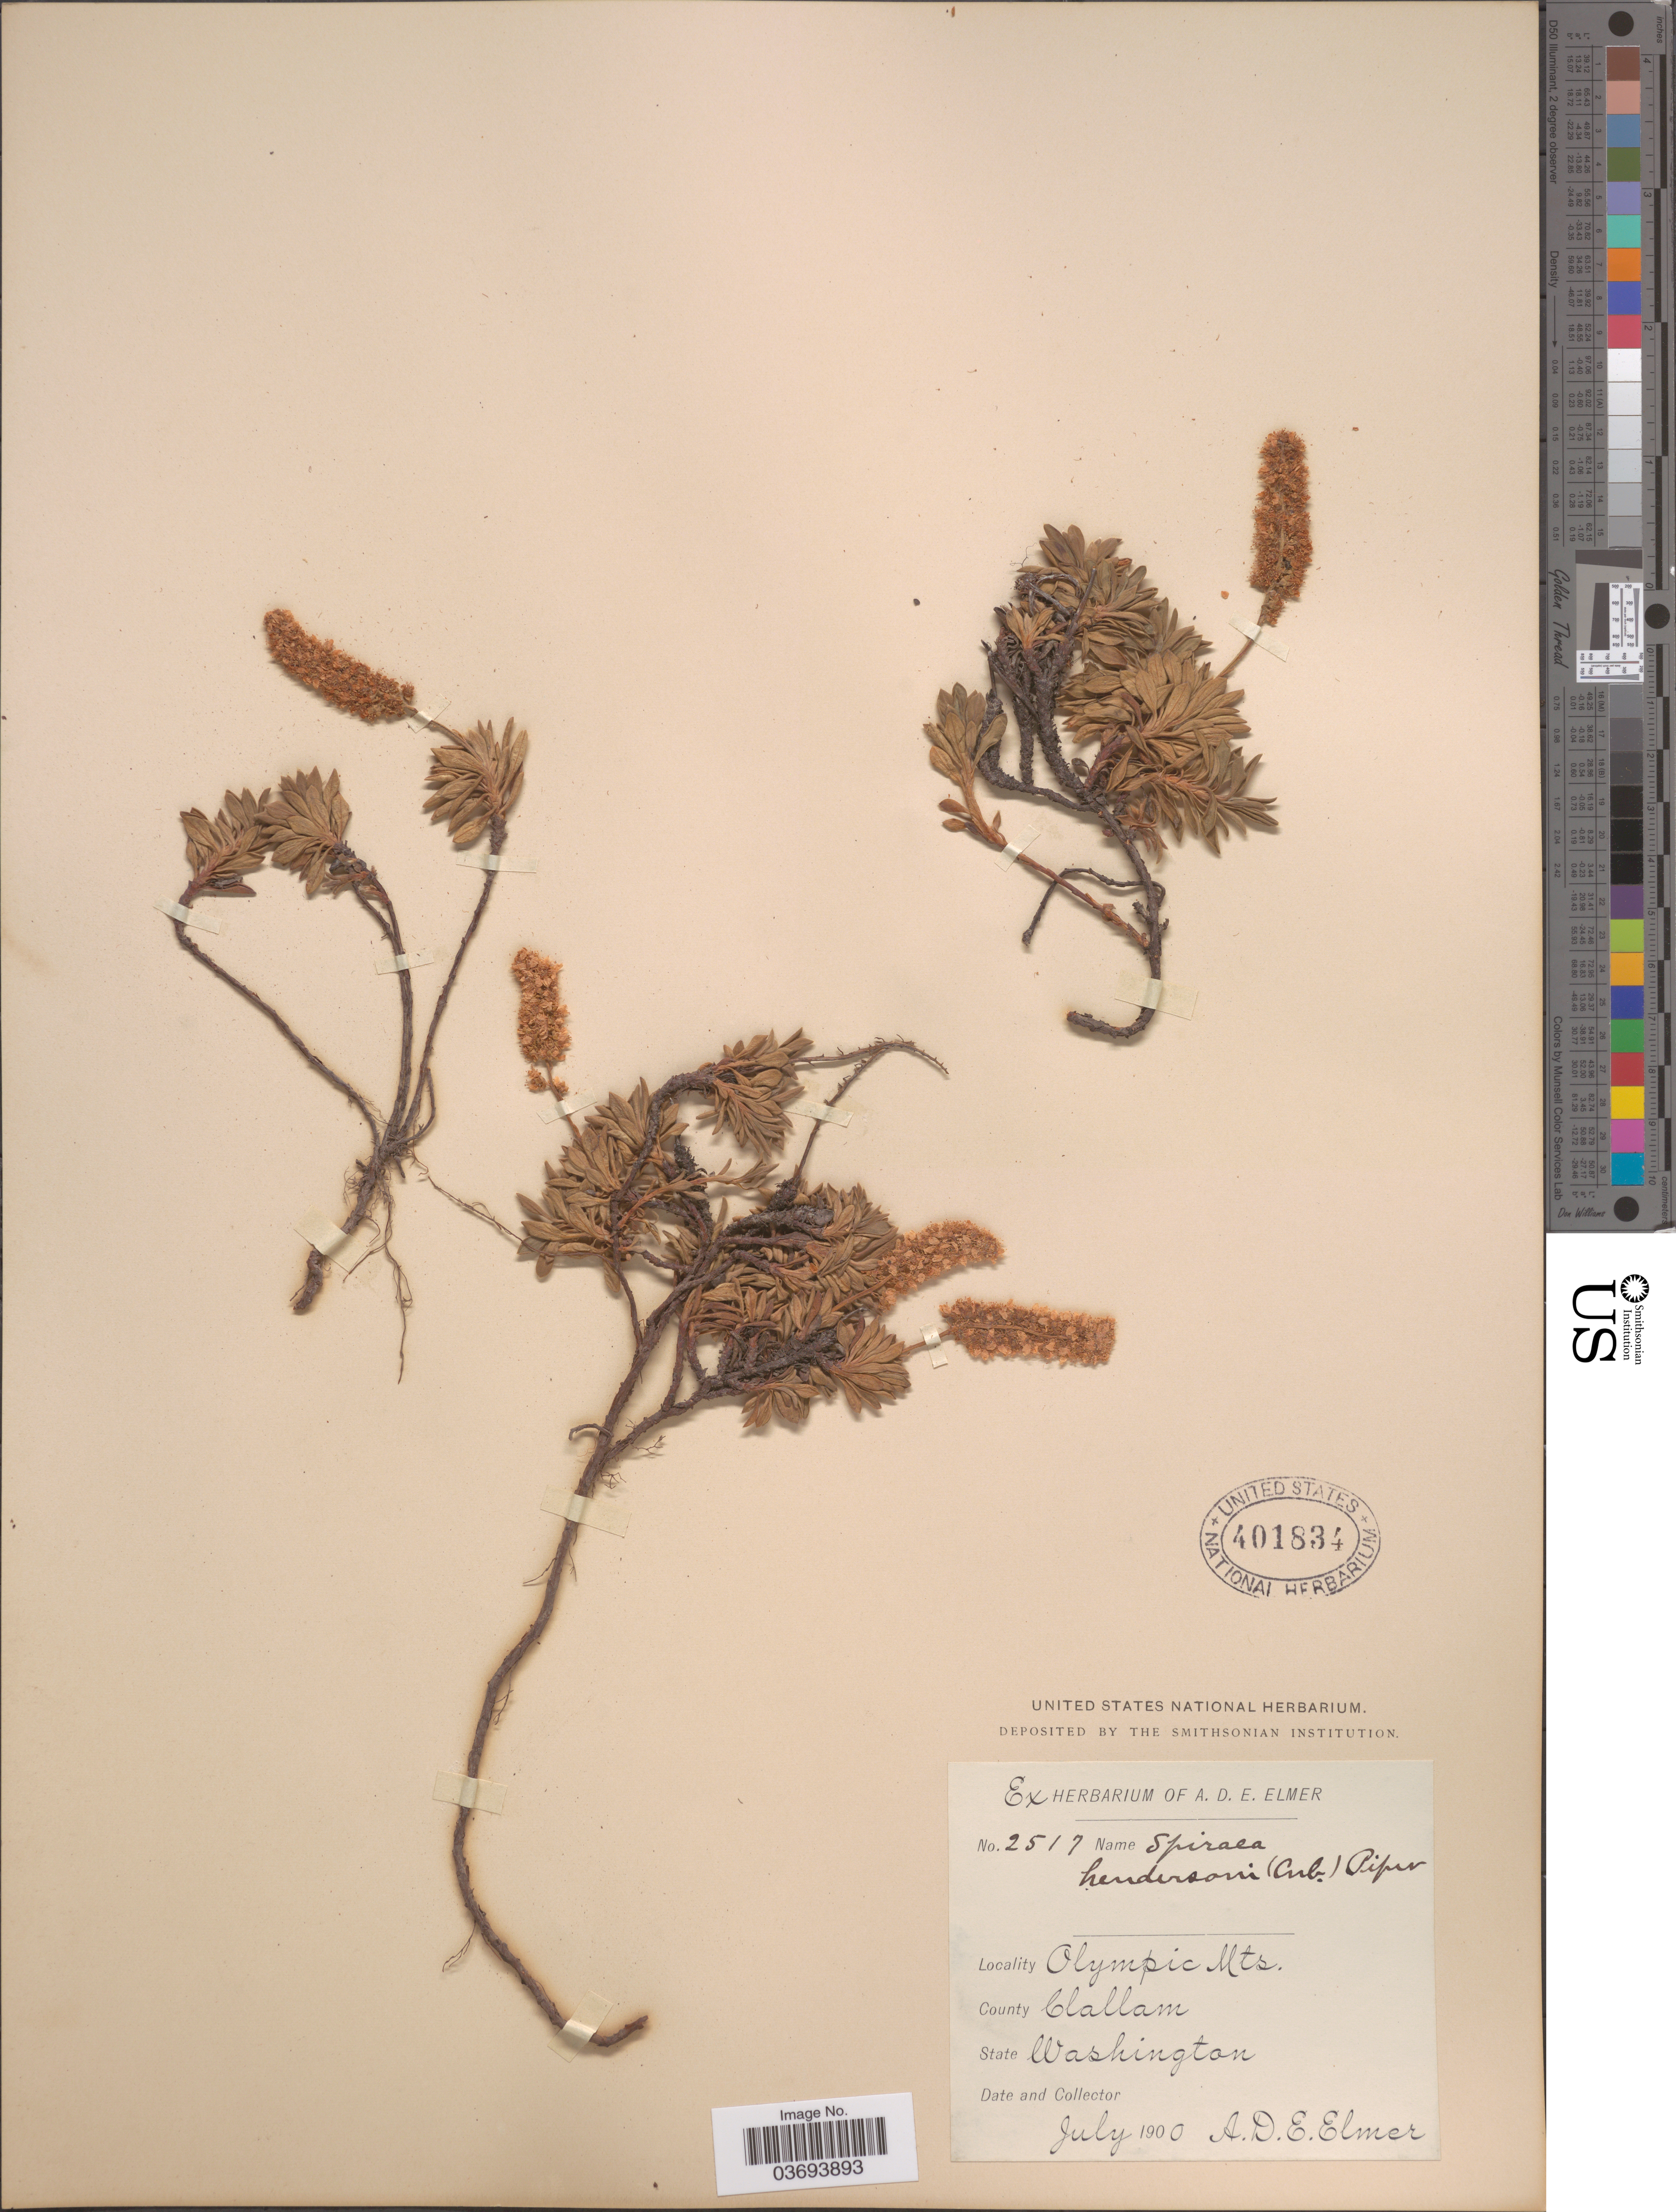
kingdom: Plantae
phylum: Tracheophyta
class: Magnoliopsida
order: Rosales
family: Rosaceae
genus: Petrophytum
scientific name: Petrophytum hendersonii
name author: (Canby) Rydb.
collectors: A. D. E. Elmer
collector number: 2517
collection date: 1900-07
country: United States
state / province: Washington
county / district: Clallam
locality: Olympic Mts. County Clallam.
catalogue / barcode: US 401834